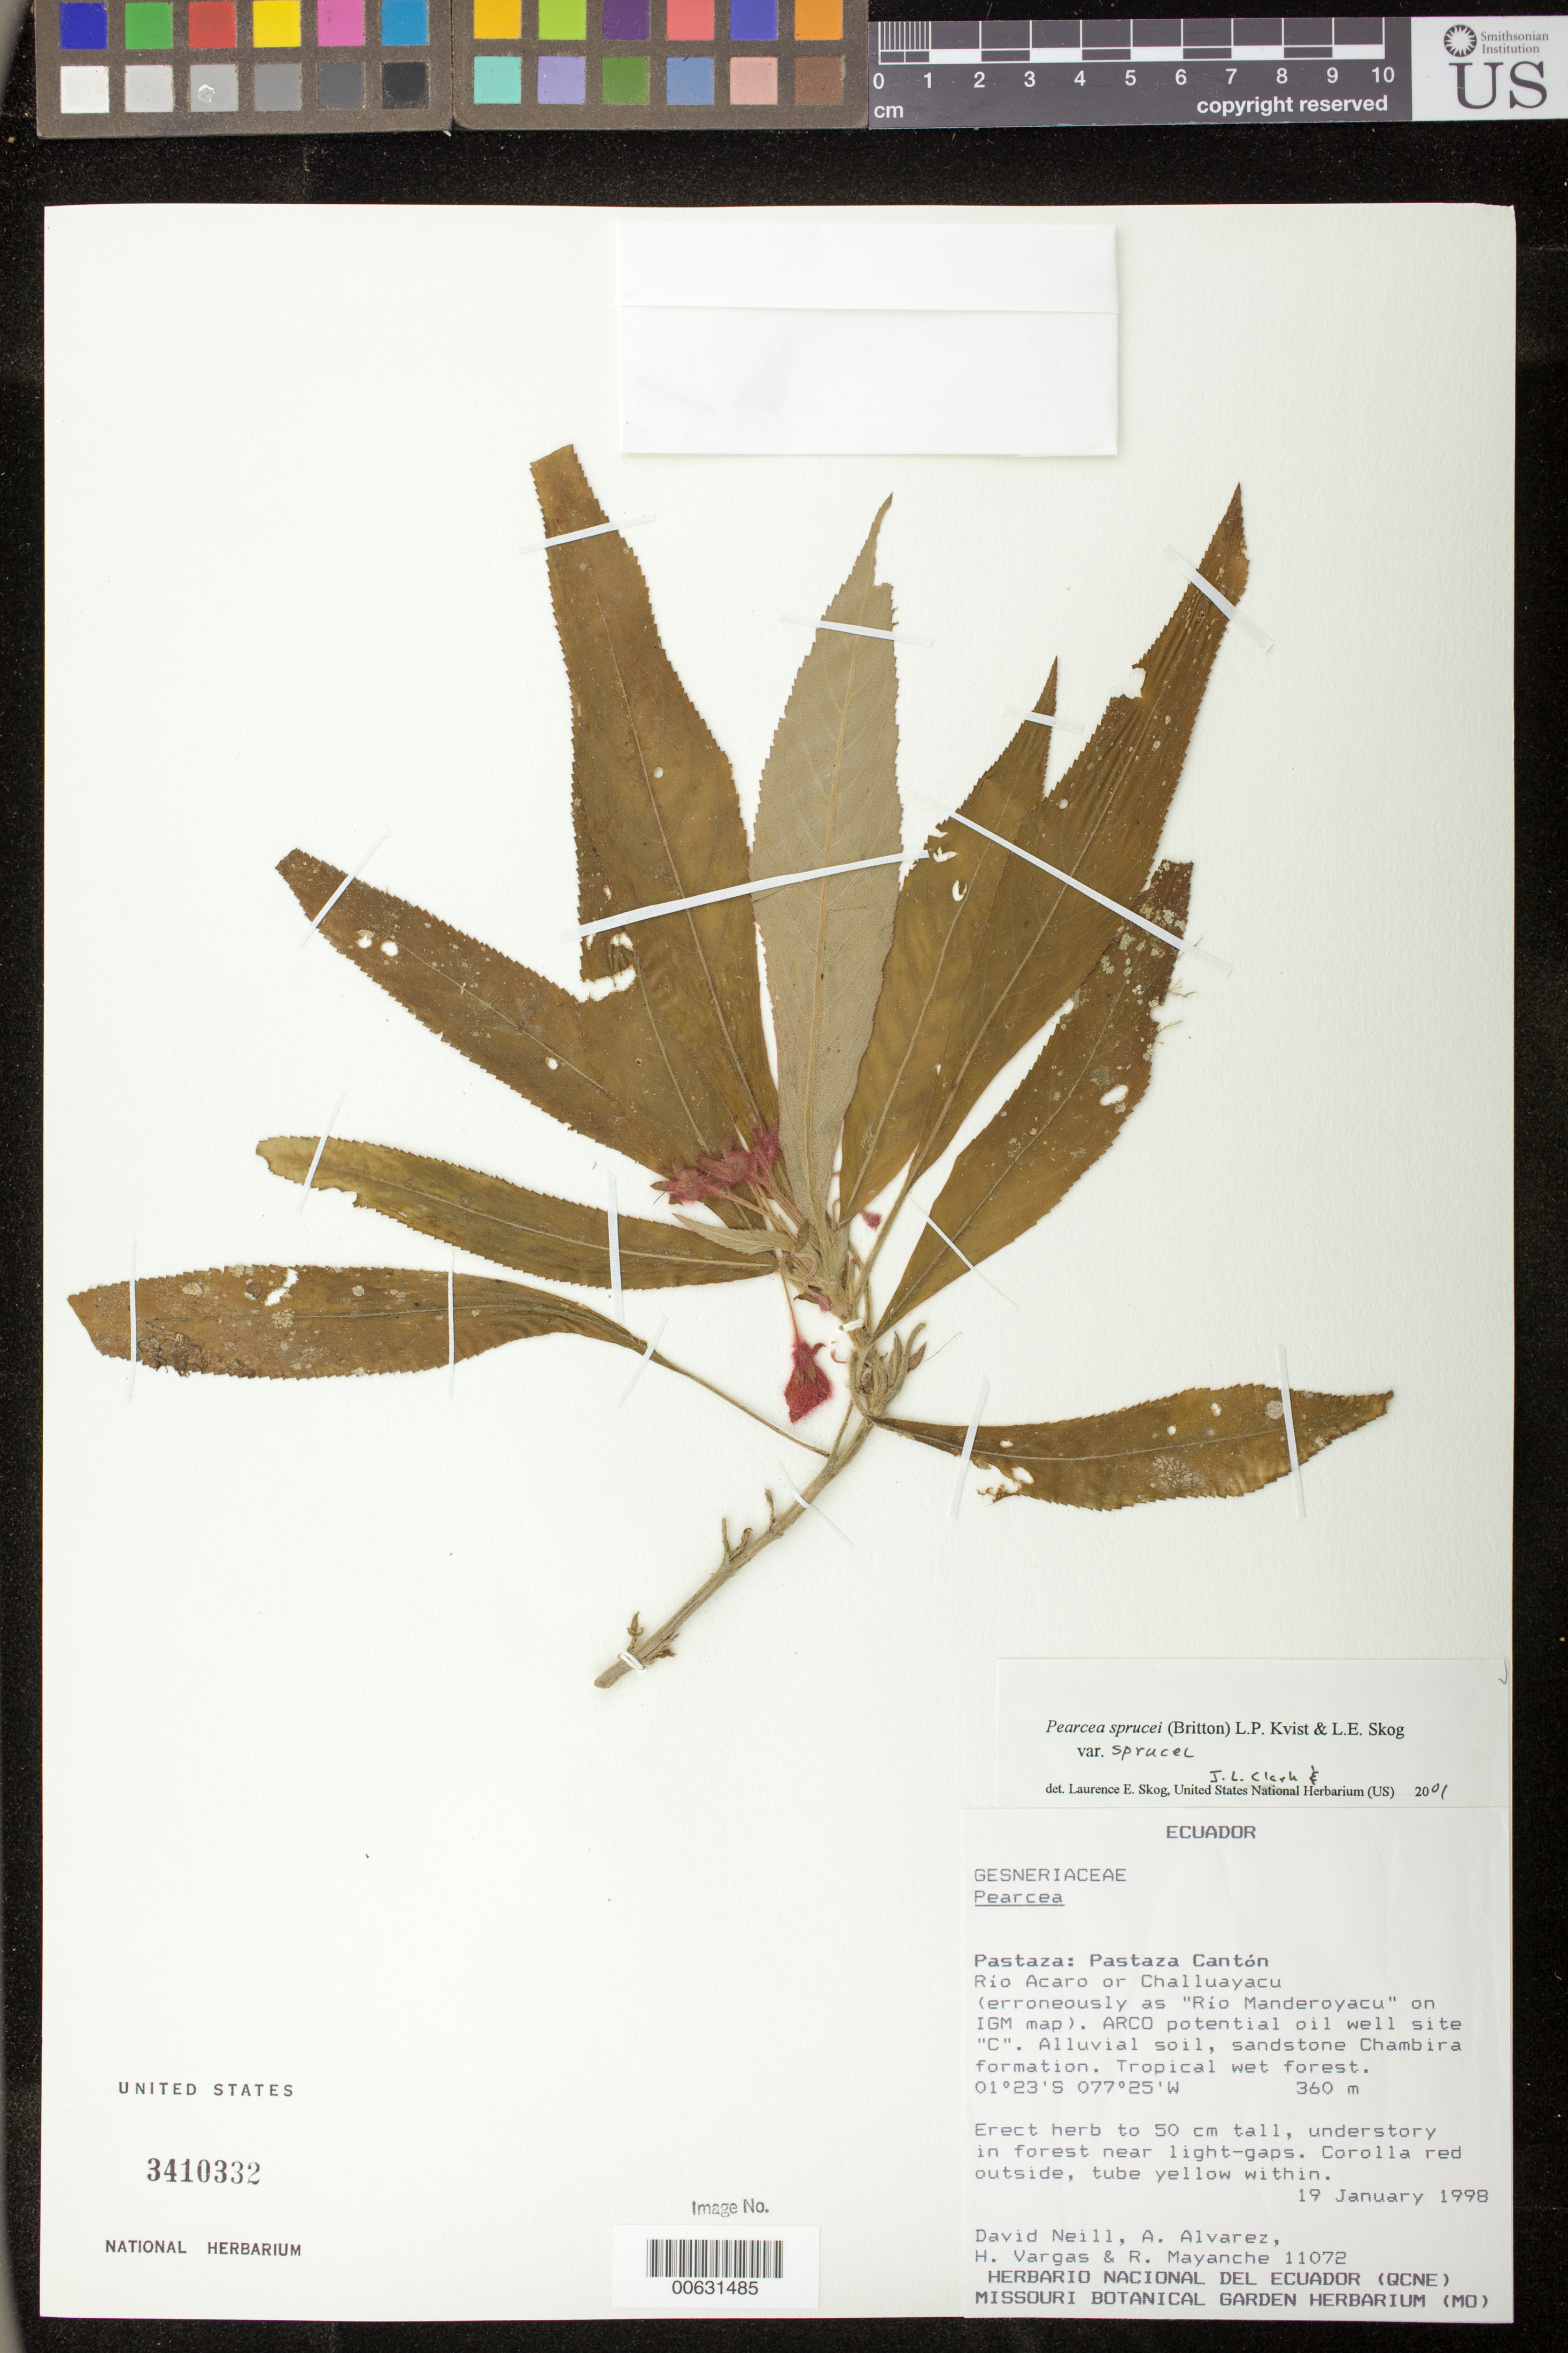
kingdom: Plantae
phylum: Tracheophyta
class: Magnoliopsida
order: Lamiales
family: Gesneriaceae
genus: Pearcea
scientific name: Pearcea sprucei var. sprucei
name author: (Britton ex Rusby) L.P. Kvist & L.E. Skog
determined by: Clark, J. L.; Skog, Laurence E.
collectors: D. A. Neill, A. Alvarez, H. Vargas & R. Mayanche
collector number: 11072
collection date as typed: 19 Jan 1998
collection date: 1998-01-19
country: Ecuador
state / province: Pastaza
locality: Pastaza Cantón, Río Acaro or Challuayacu (erroneously as "Río Manderoyacu" on IGM map); ARCO potential oil well site "C"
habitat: Alluvial soil, sandstone Chambira formation, tropical wet forest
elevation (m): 360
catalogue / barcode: US 3410332